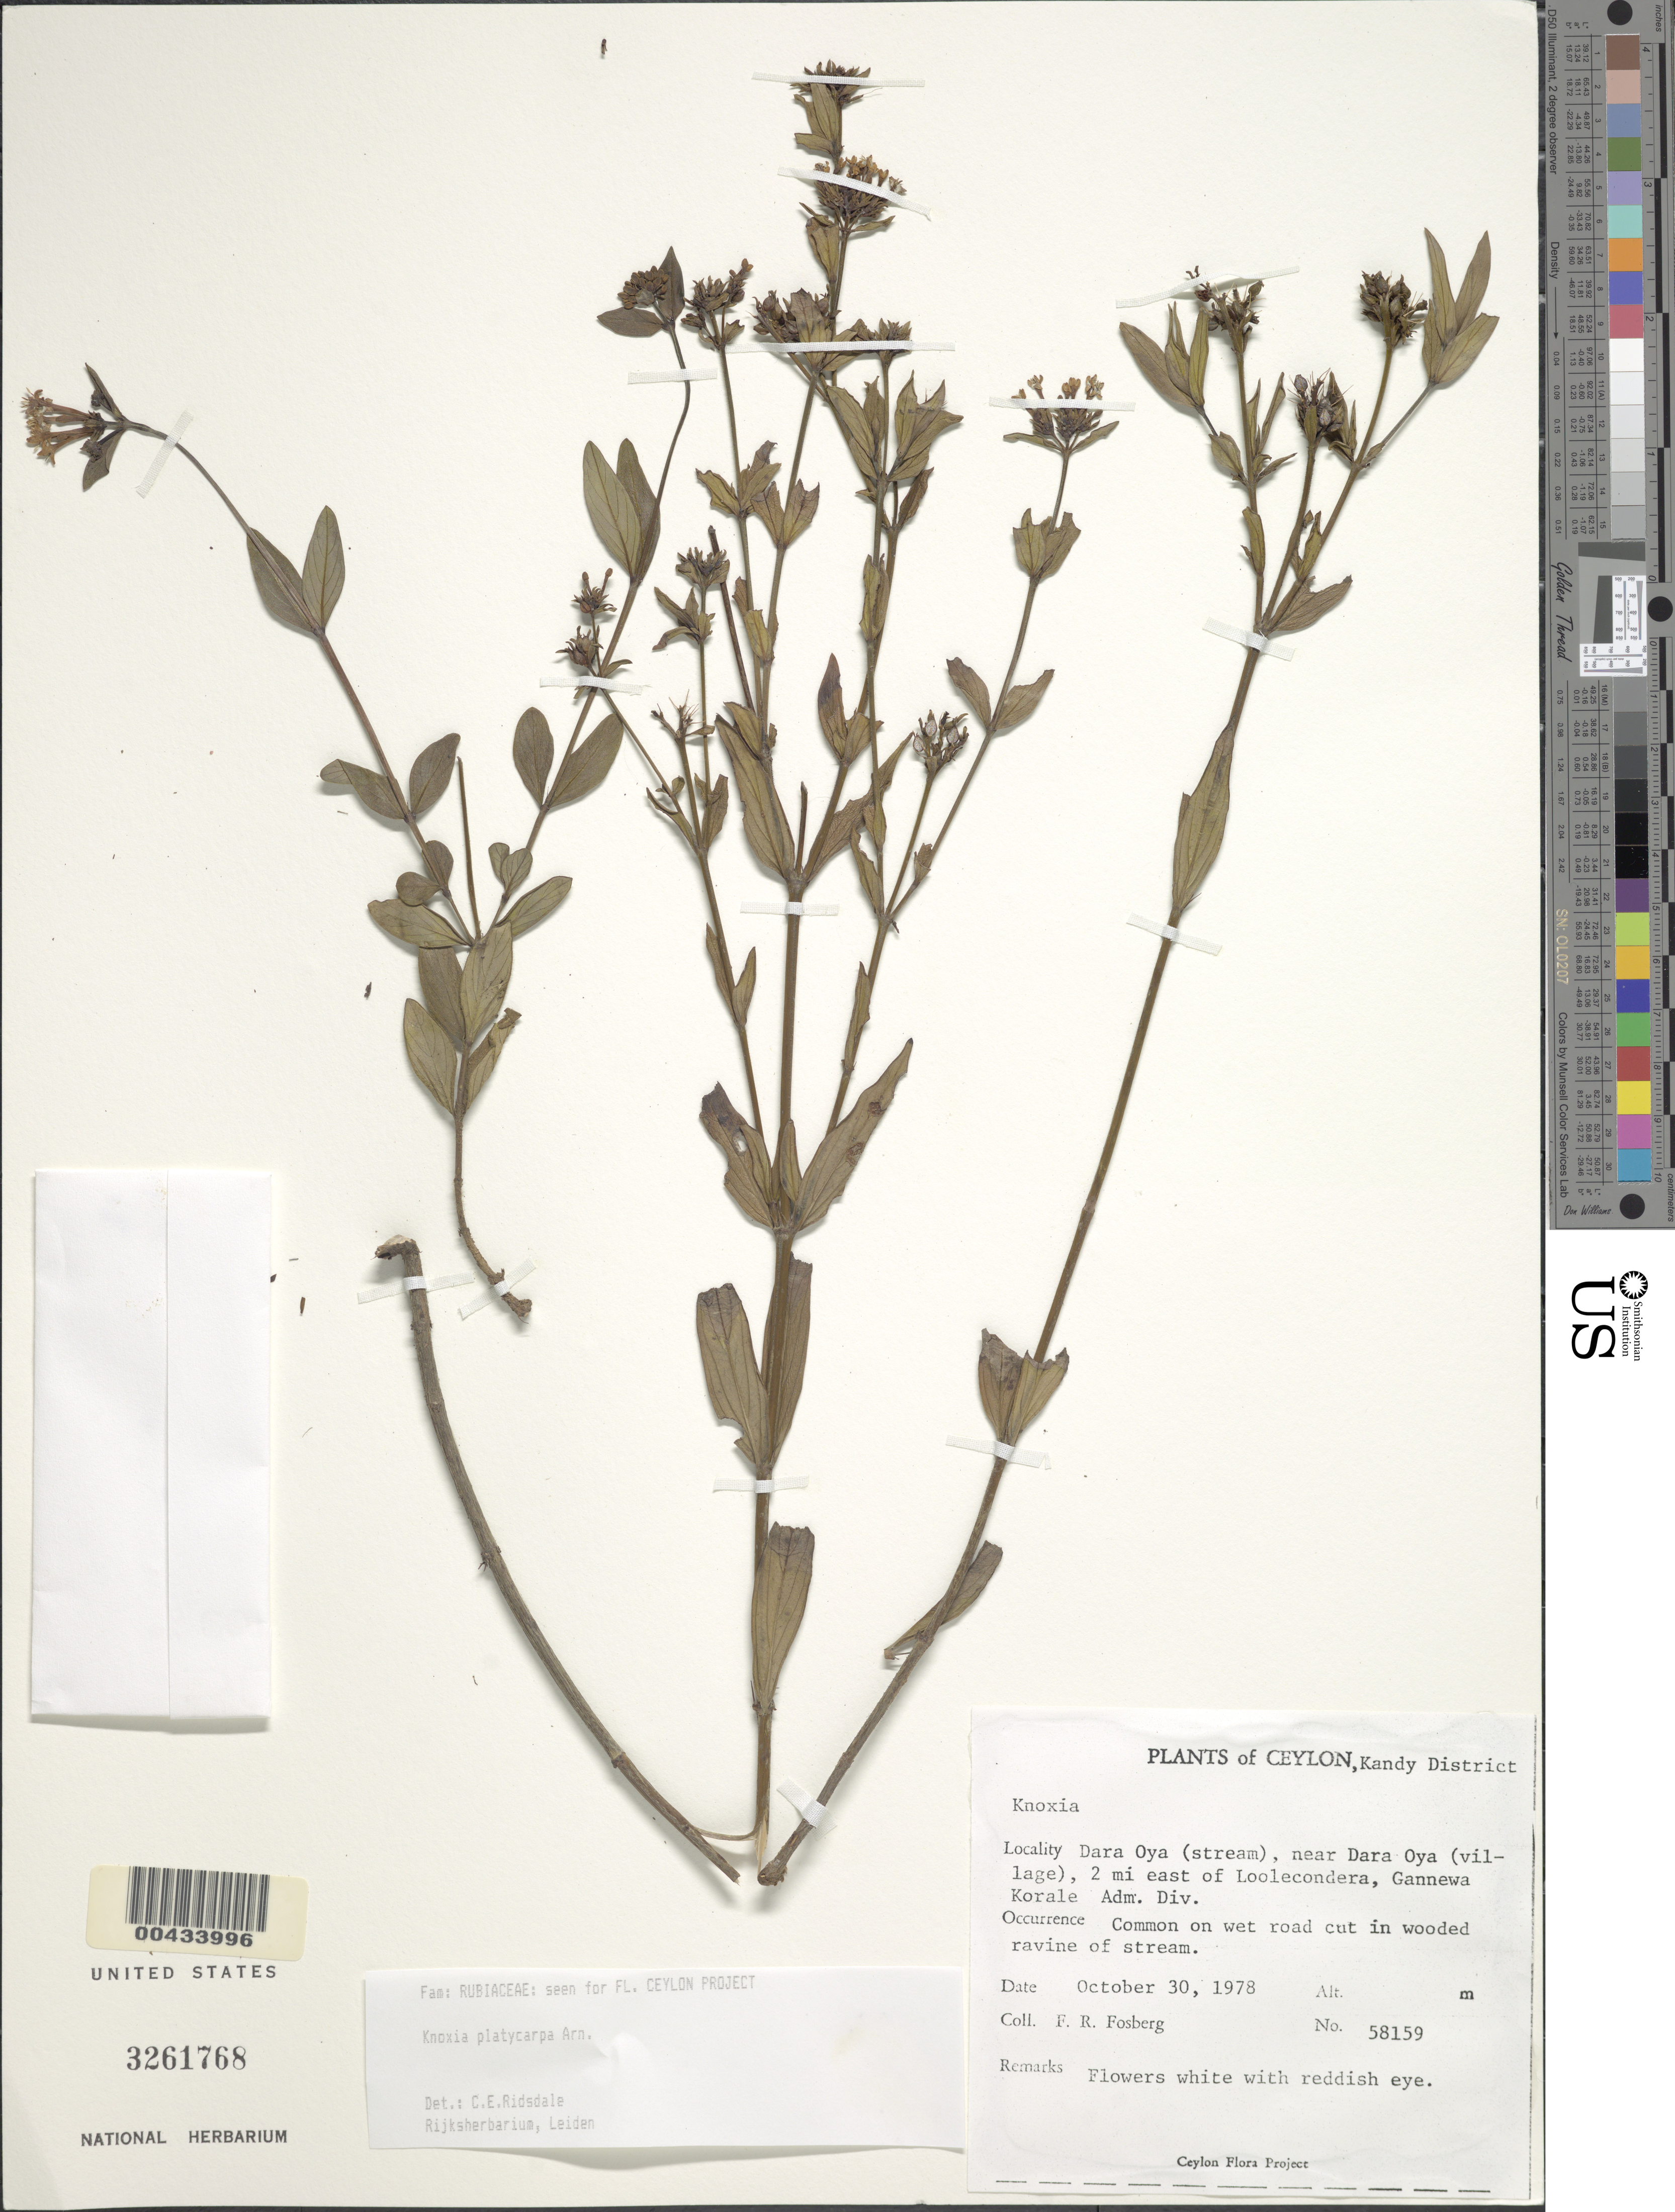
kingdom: Plantae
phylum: Tracheophyta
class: Magnoliopsida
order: Gentianales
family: Rubiaceae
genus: Knoxia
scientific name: Knoxia platycarpa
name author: Arn.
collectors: F. R. Fosberg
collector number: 58159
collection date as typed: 30 Oct 1978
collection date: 1978-10-30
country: Sri Lanka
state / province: Central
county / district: Kandy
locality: Dara Oya (stream), near Dara Oya (village), 2 mi E of Loolecondera, Gannewa Korale Adm. Div.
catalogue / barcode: US 3261768